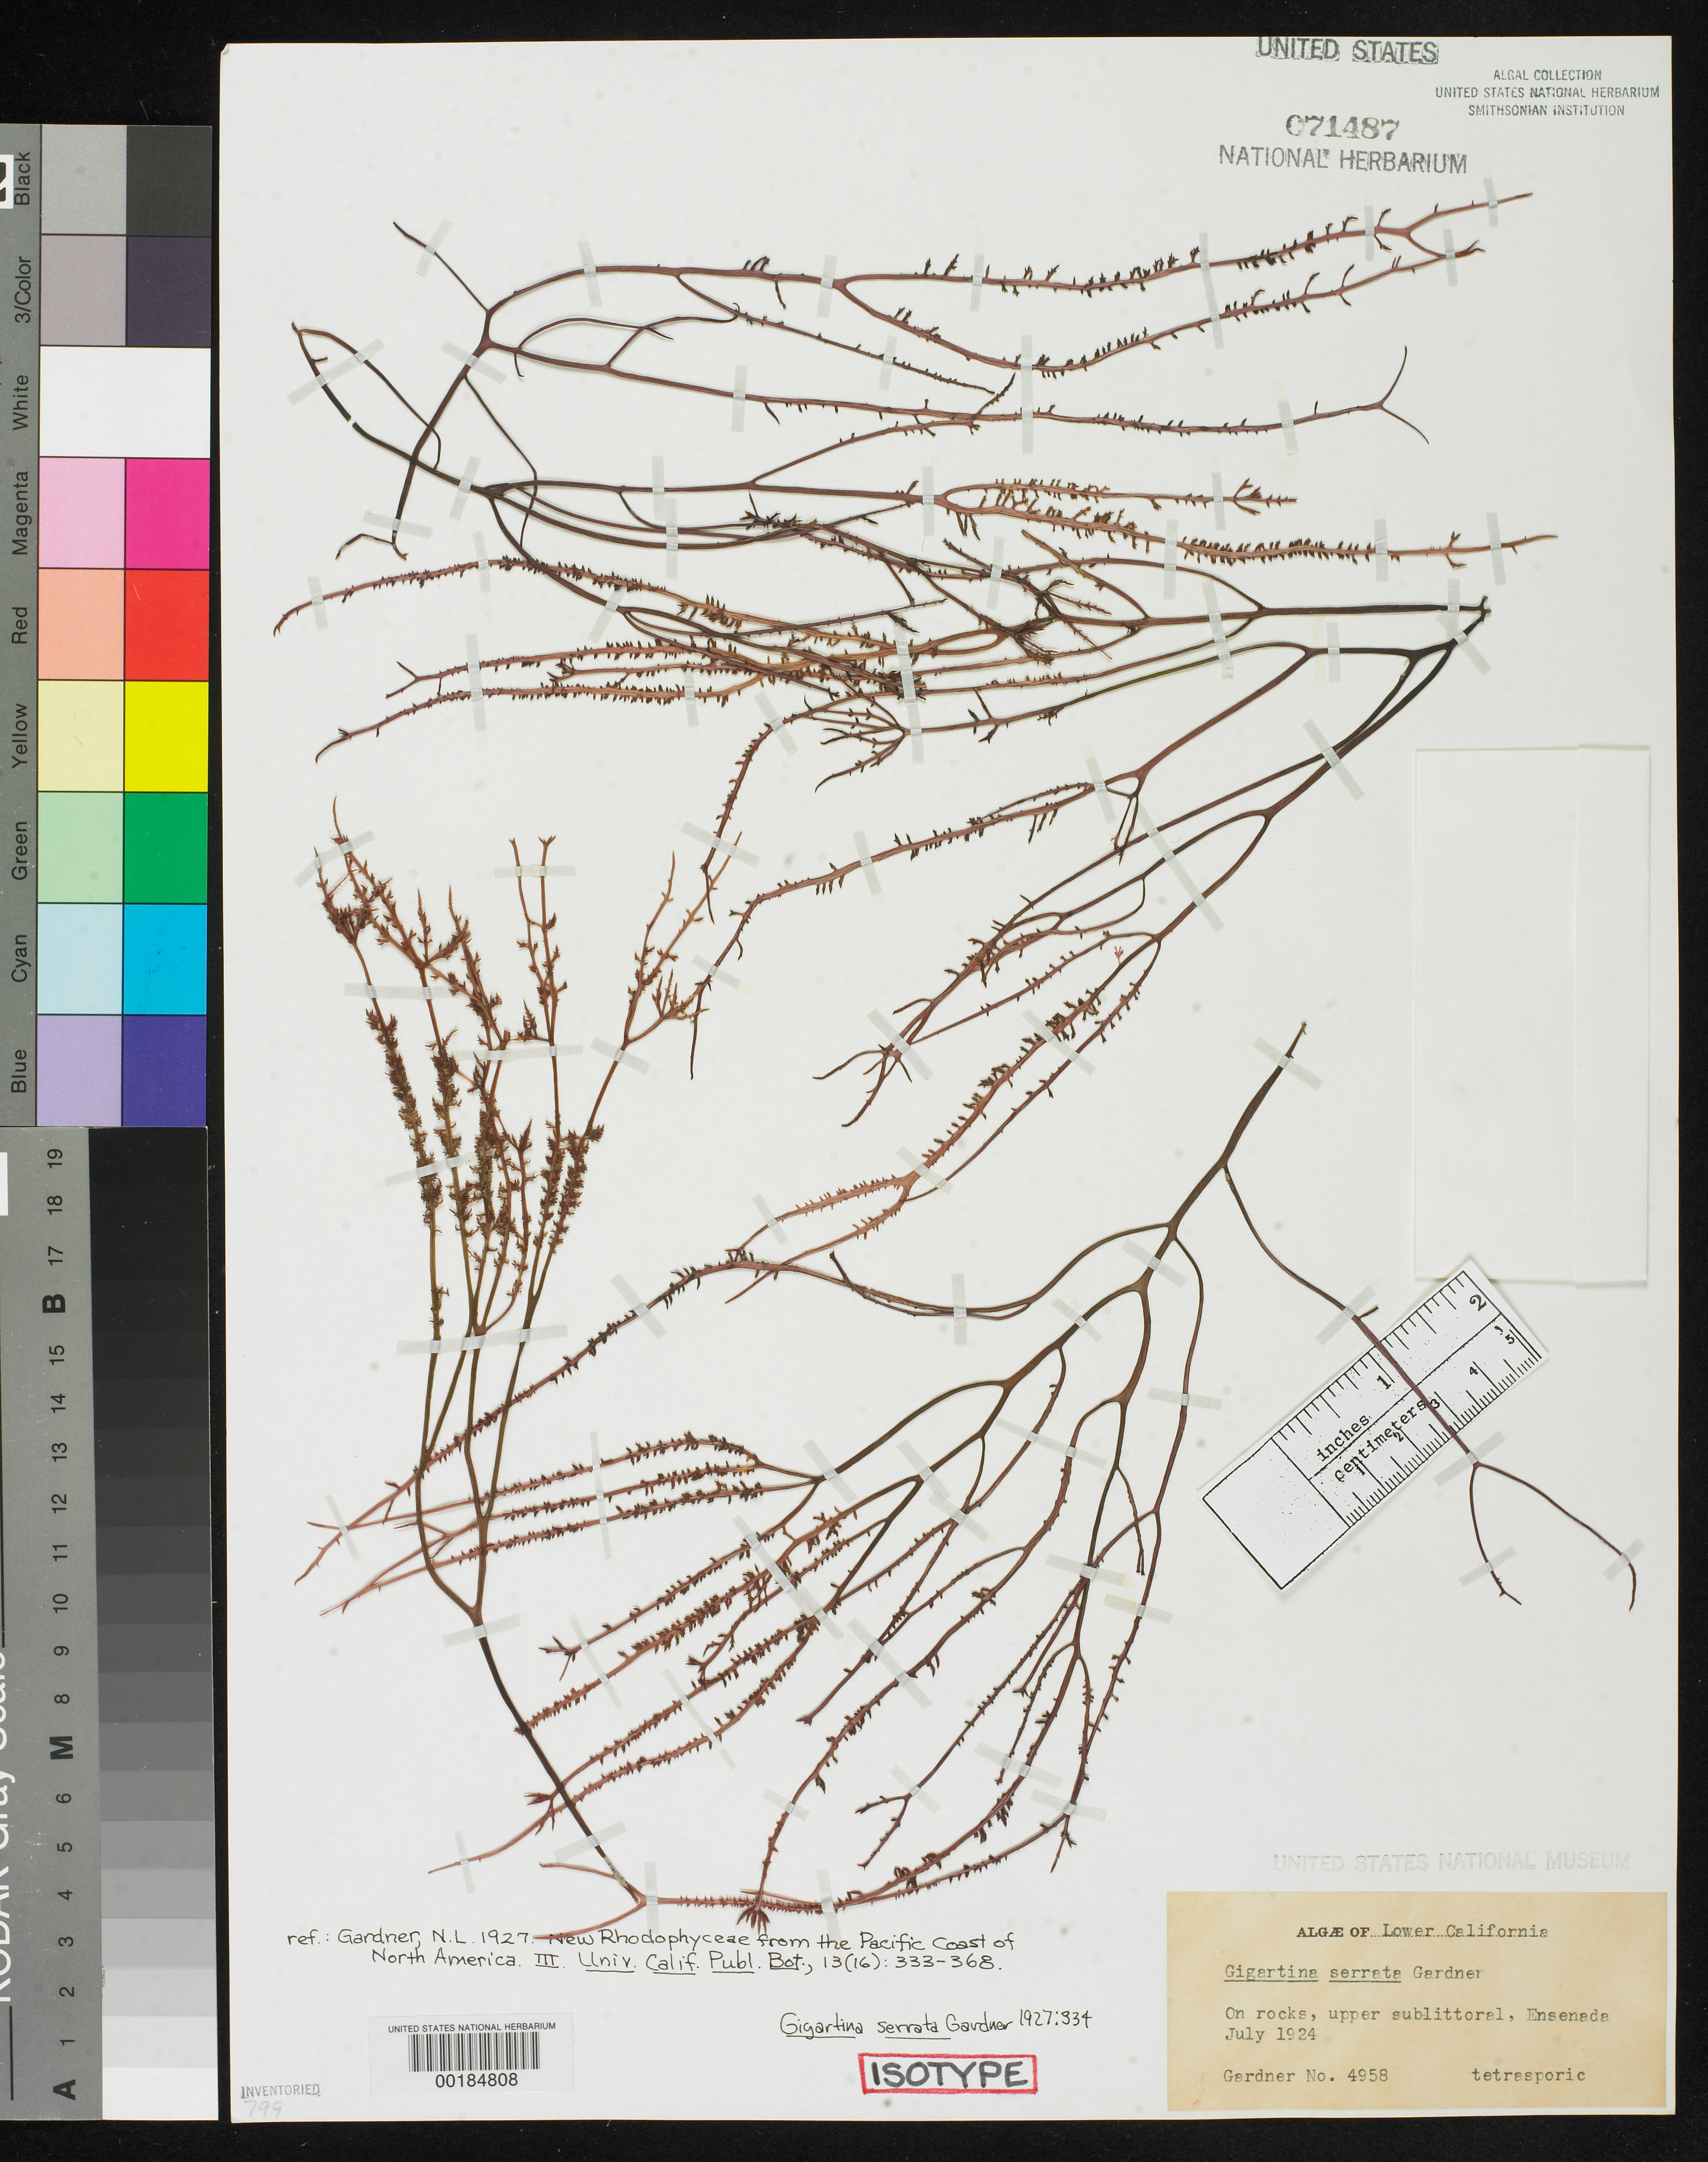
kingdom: Plantae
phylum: Rhodophyta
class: Florideophyceae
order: Gigartinales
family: Gigartinaceae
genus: Gigartina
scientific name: Gigartina serrata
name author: N.L. Gardner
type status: Isotype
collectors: N. Gardner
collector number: NLG 4958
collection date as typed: Jul 1924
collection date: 1924-07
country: Mexico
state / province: Baja California Norte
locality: Ensenada.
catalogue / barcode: US 71487